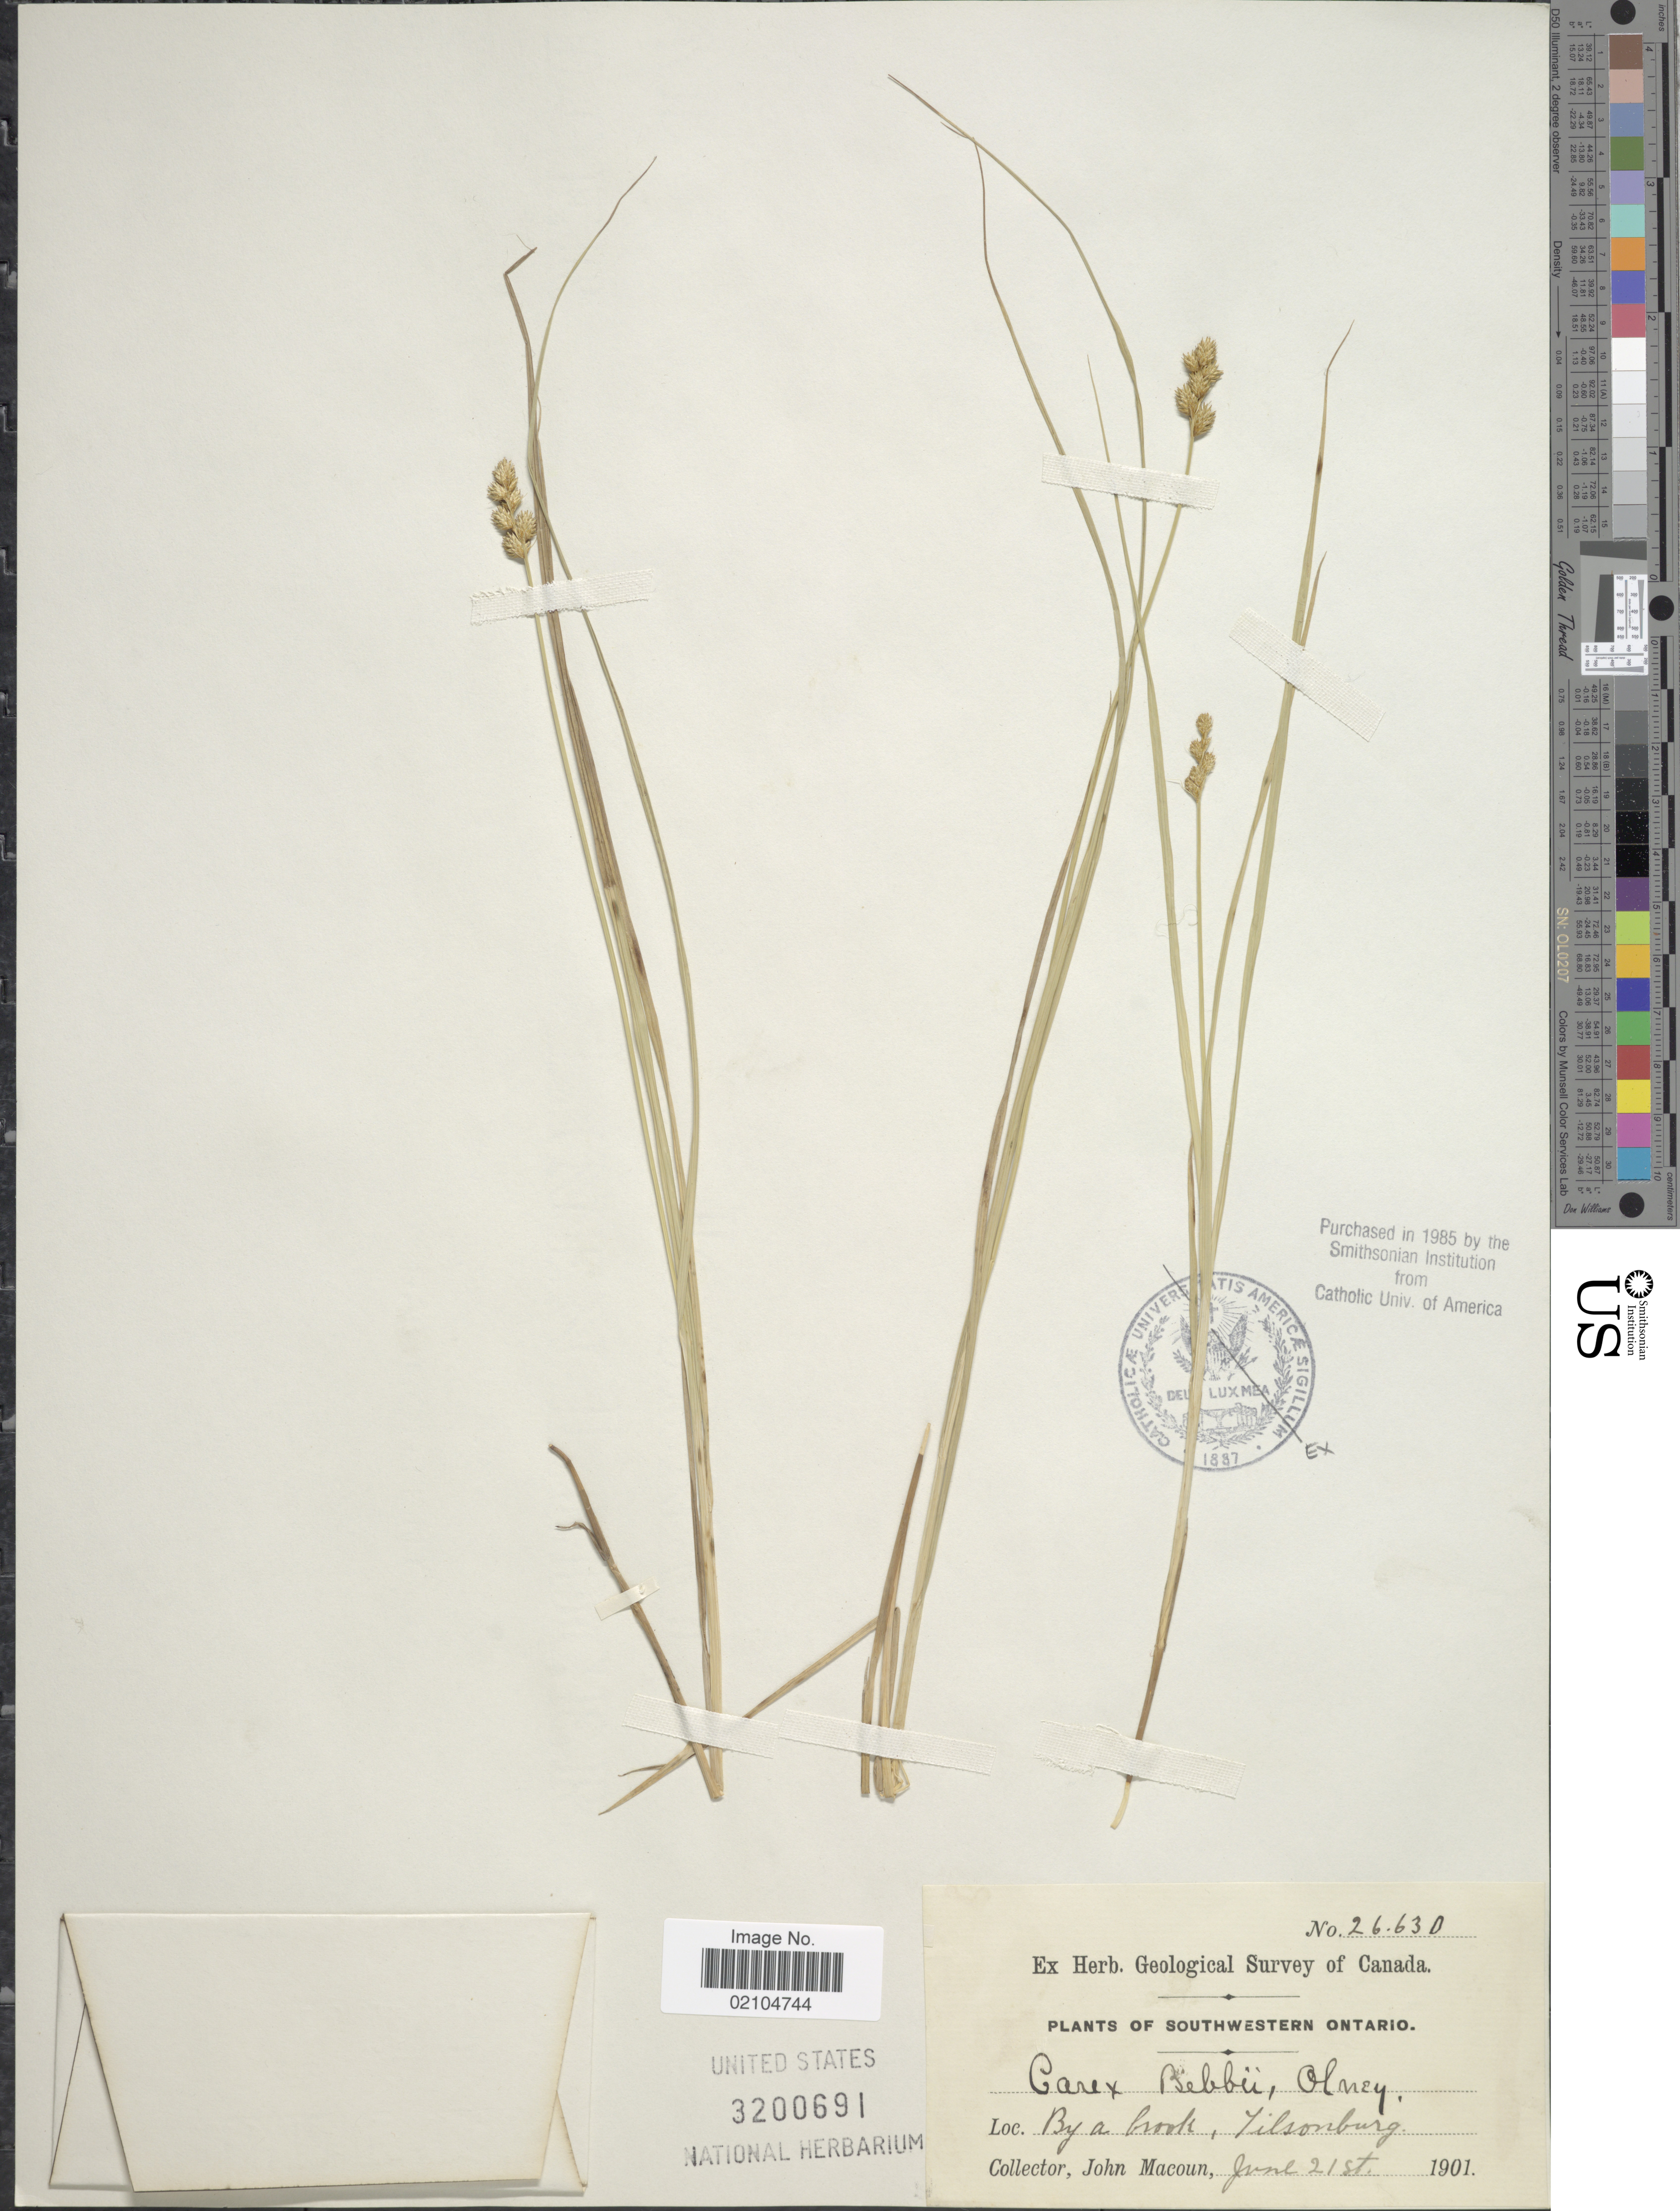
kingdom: Plantae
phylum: Tracheophyta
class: Liliopsida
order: Poales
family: Cyperaceae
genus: Carex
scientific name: Carex bebbii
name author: (L.H. Bailey) Olney ex Fernald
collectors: J. Macoun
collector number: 26630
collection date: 1901-06-21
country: Canada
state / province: Ontario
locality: Southwestern Ontario, By a brook, Tilsonburg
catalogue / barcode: US 3200691